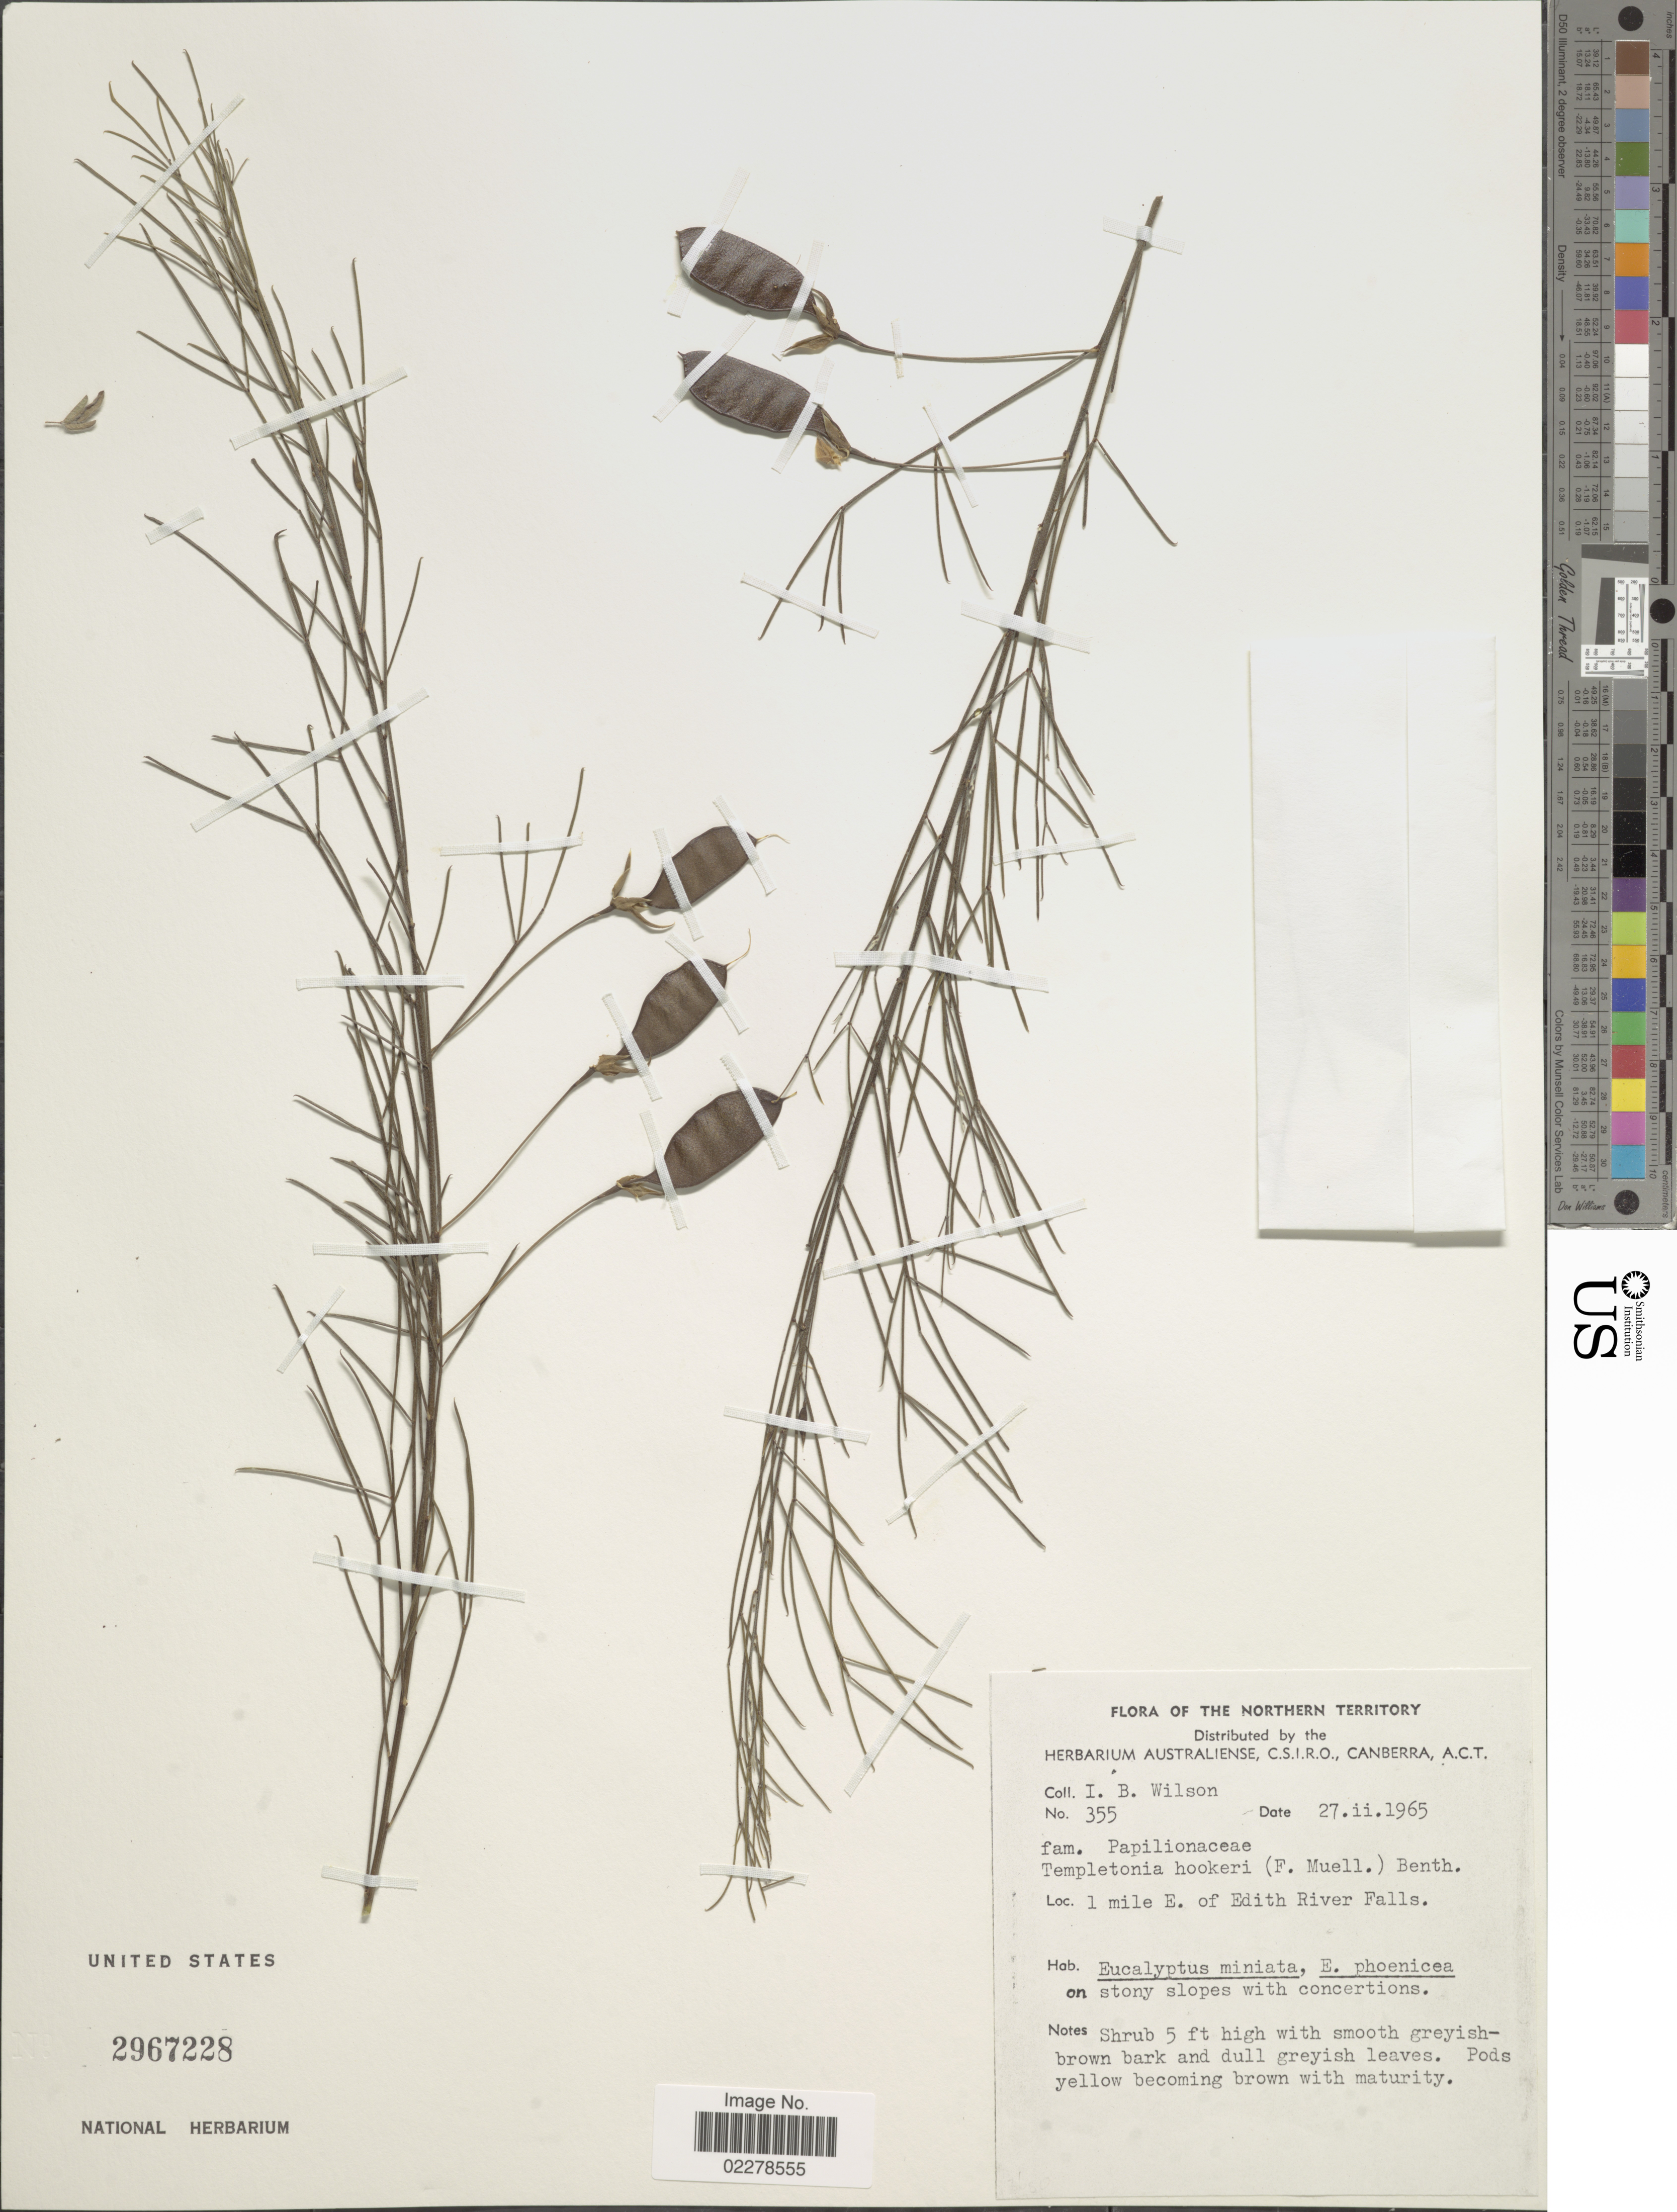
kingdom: Plantae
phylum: Tracheophyta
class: Magnoliopsida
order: Fabales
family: Fabaceae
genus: Templetonia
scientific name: Templetonia hookeri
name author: Benth.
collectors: I. B. Wilson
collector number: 355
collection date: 1965-02-27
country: Australia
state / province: Northern Territory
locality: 1 mile E. of Edith River Falls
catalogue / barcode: US 2967228